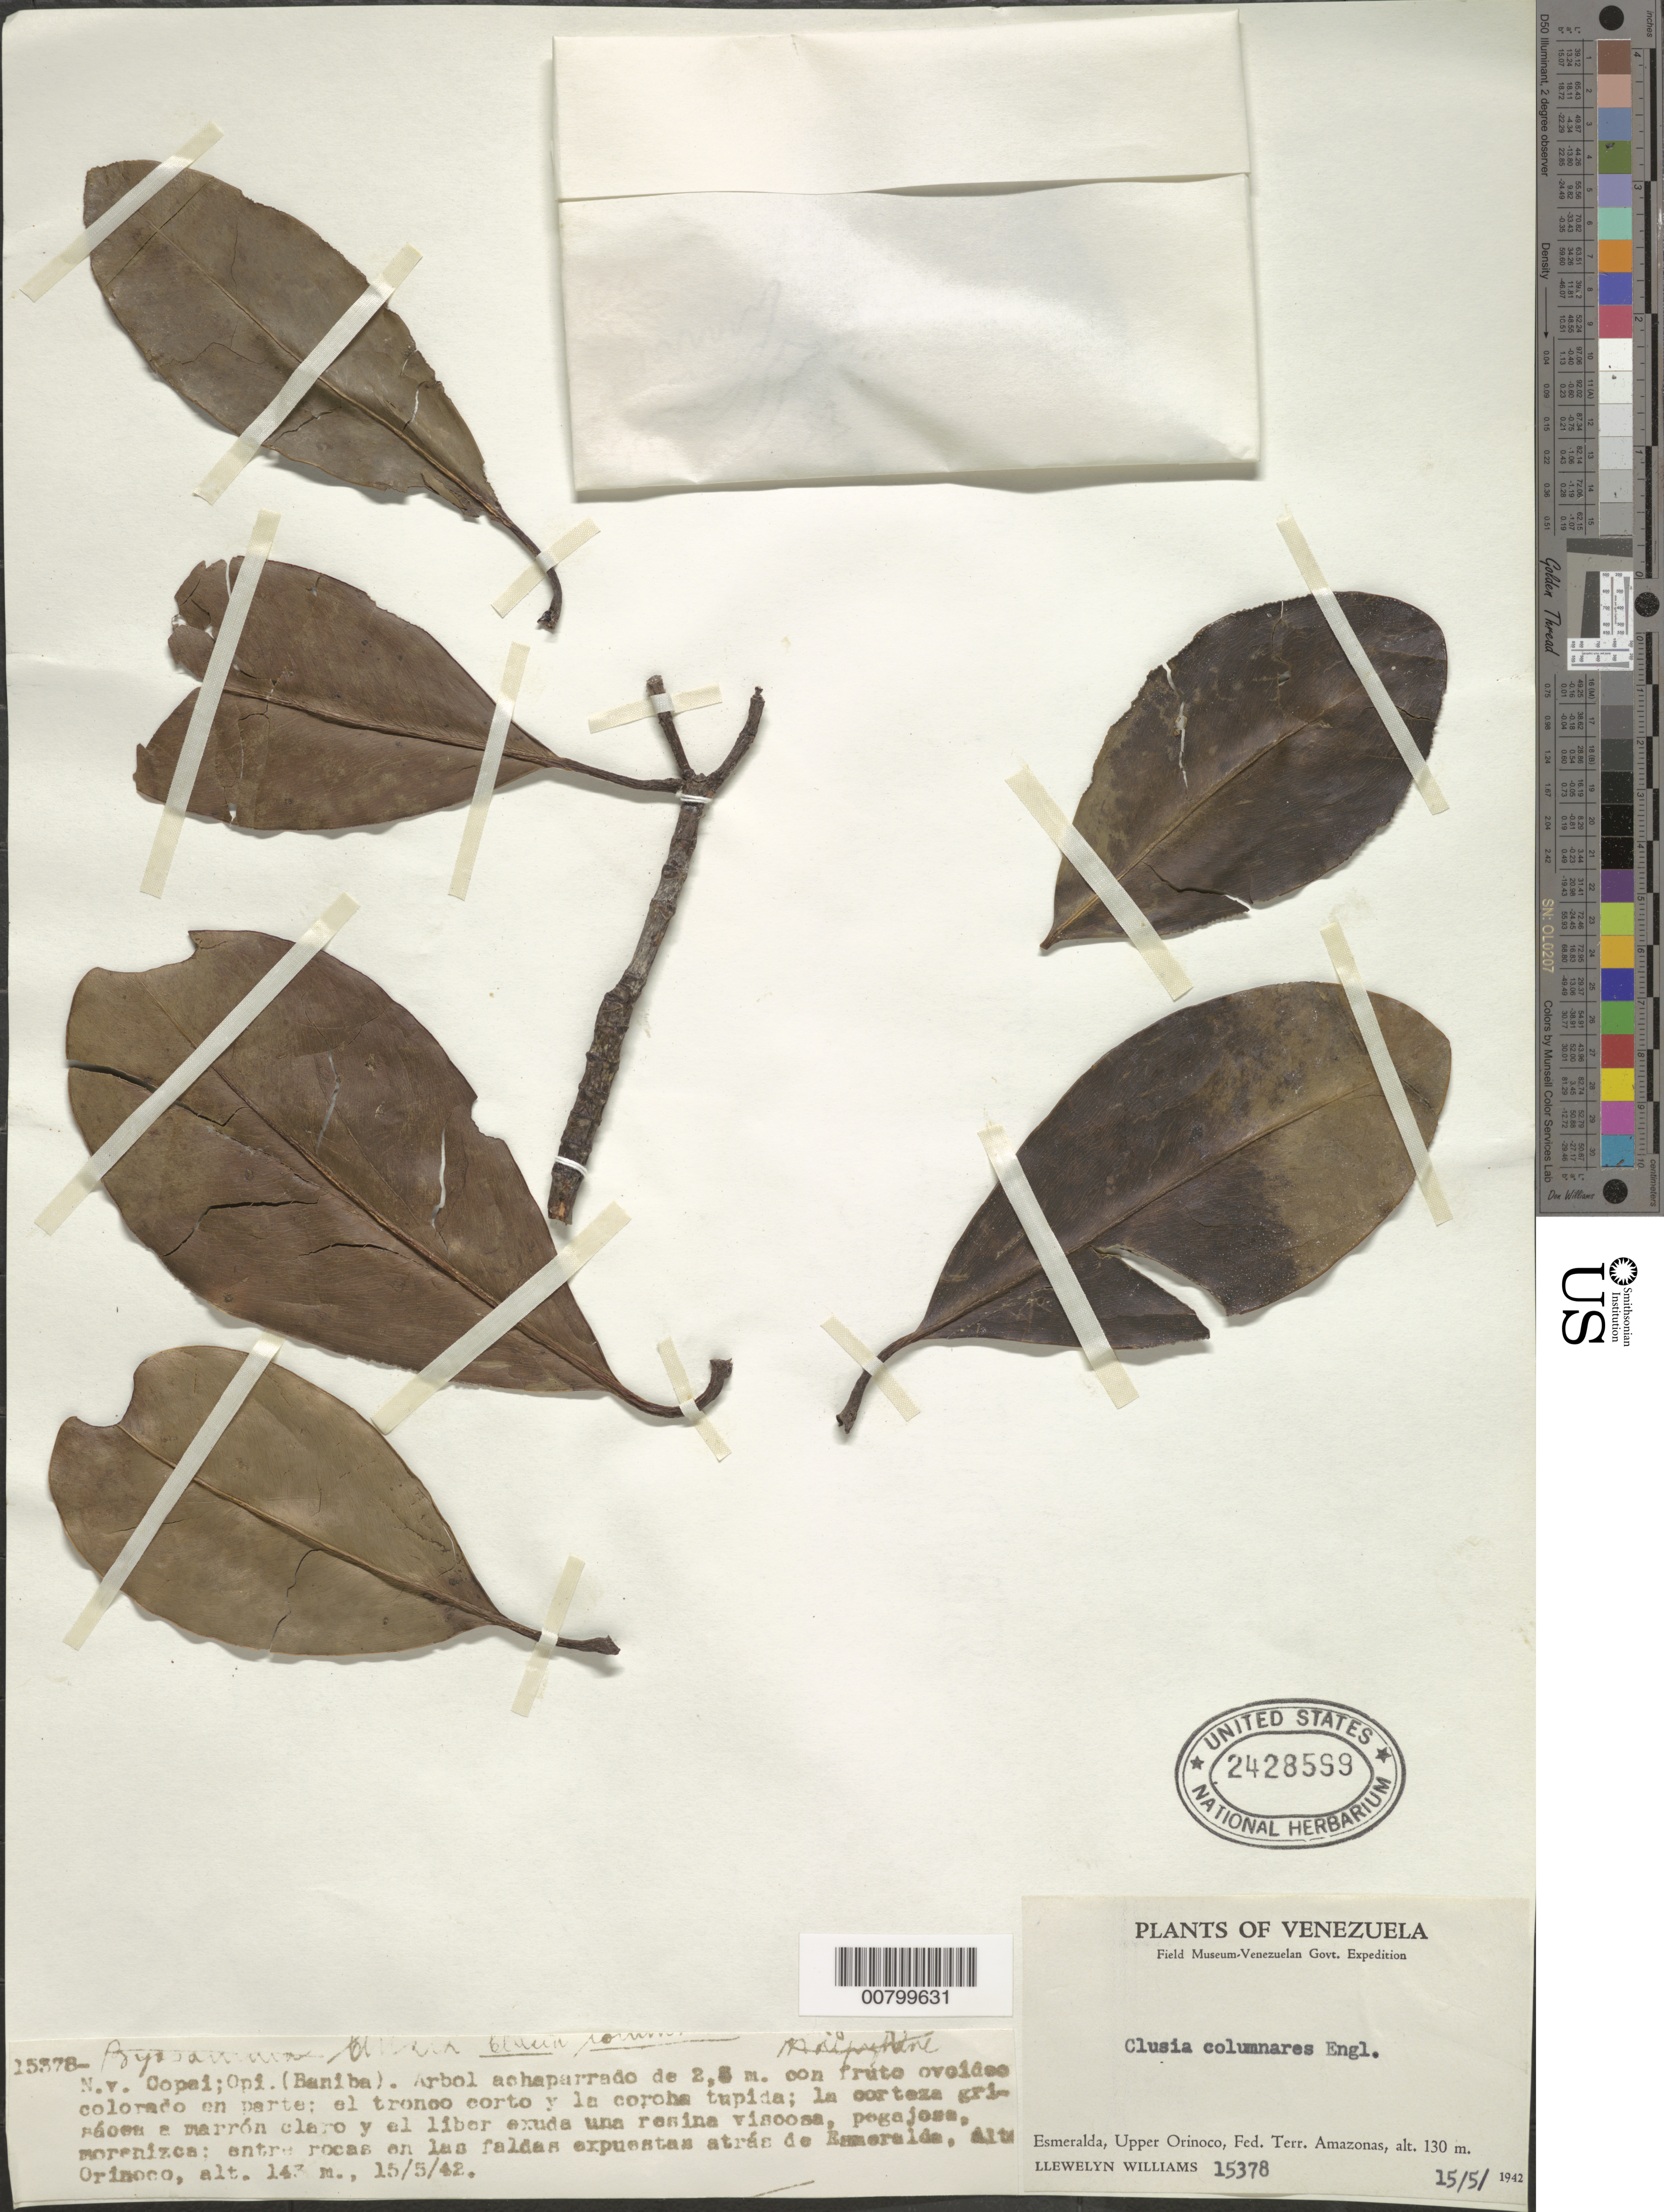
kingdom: Plantae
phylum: Tracheophyta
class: Magnoliopsida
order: Malpighiales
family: Clusiaceae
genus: Clusia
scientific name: Clusia columnaris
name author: Engl.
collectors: Ll. Williams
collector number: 15378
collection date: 1942-05-15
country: Venezuela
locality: Esmeralda, Upper Orinoco, Fed. Terr. Amazonas.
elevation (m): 130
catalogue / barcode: US 2428599